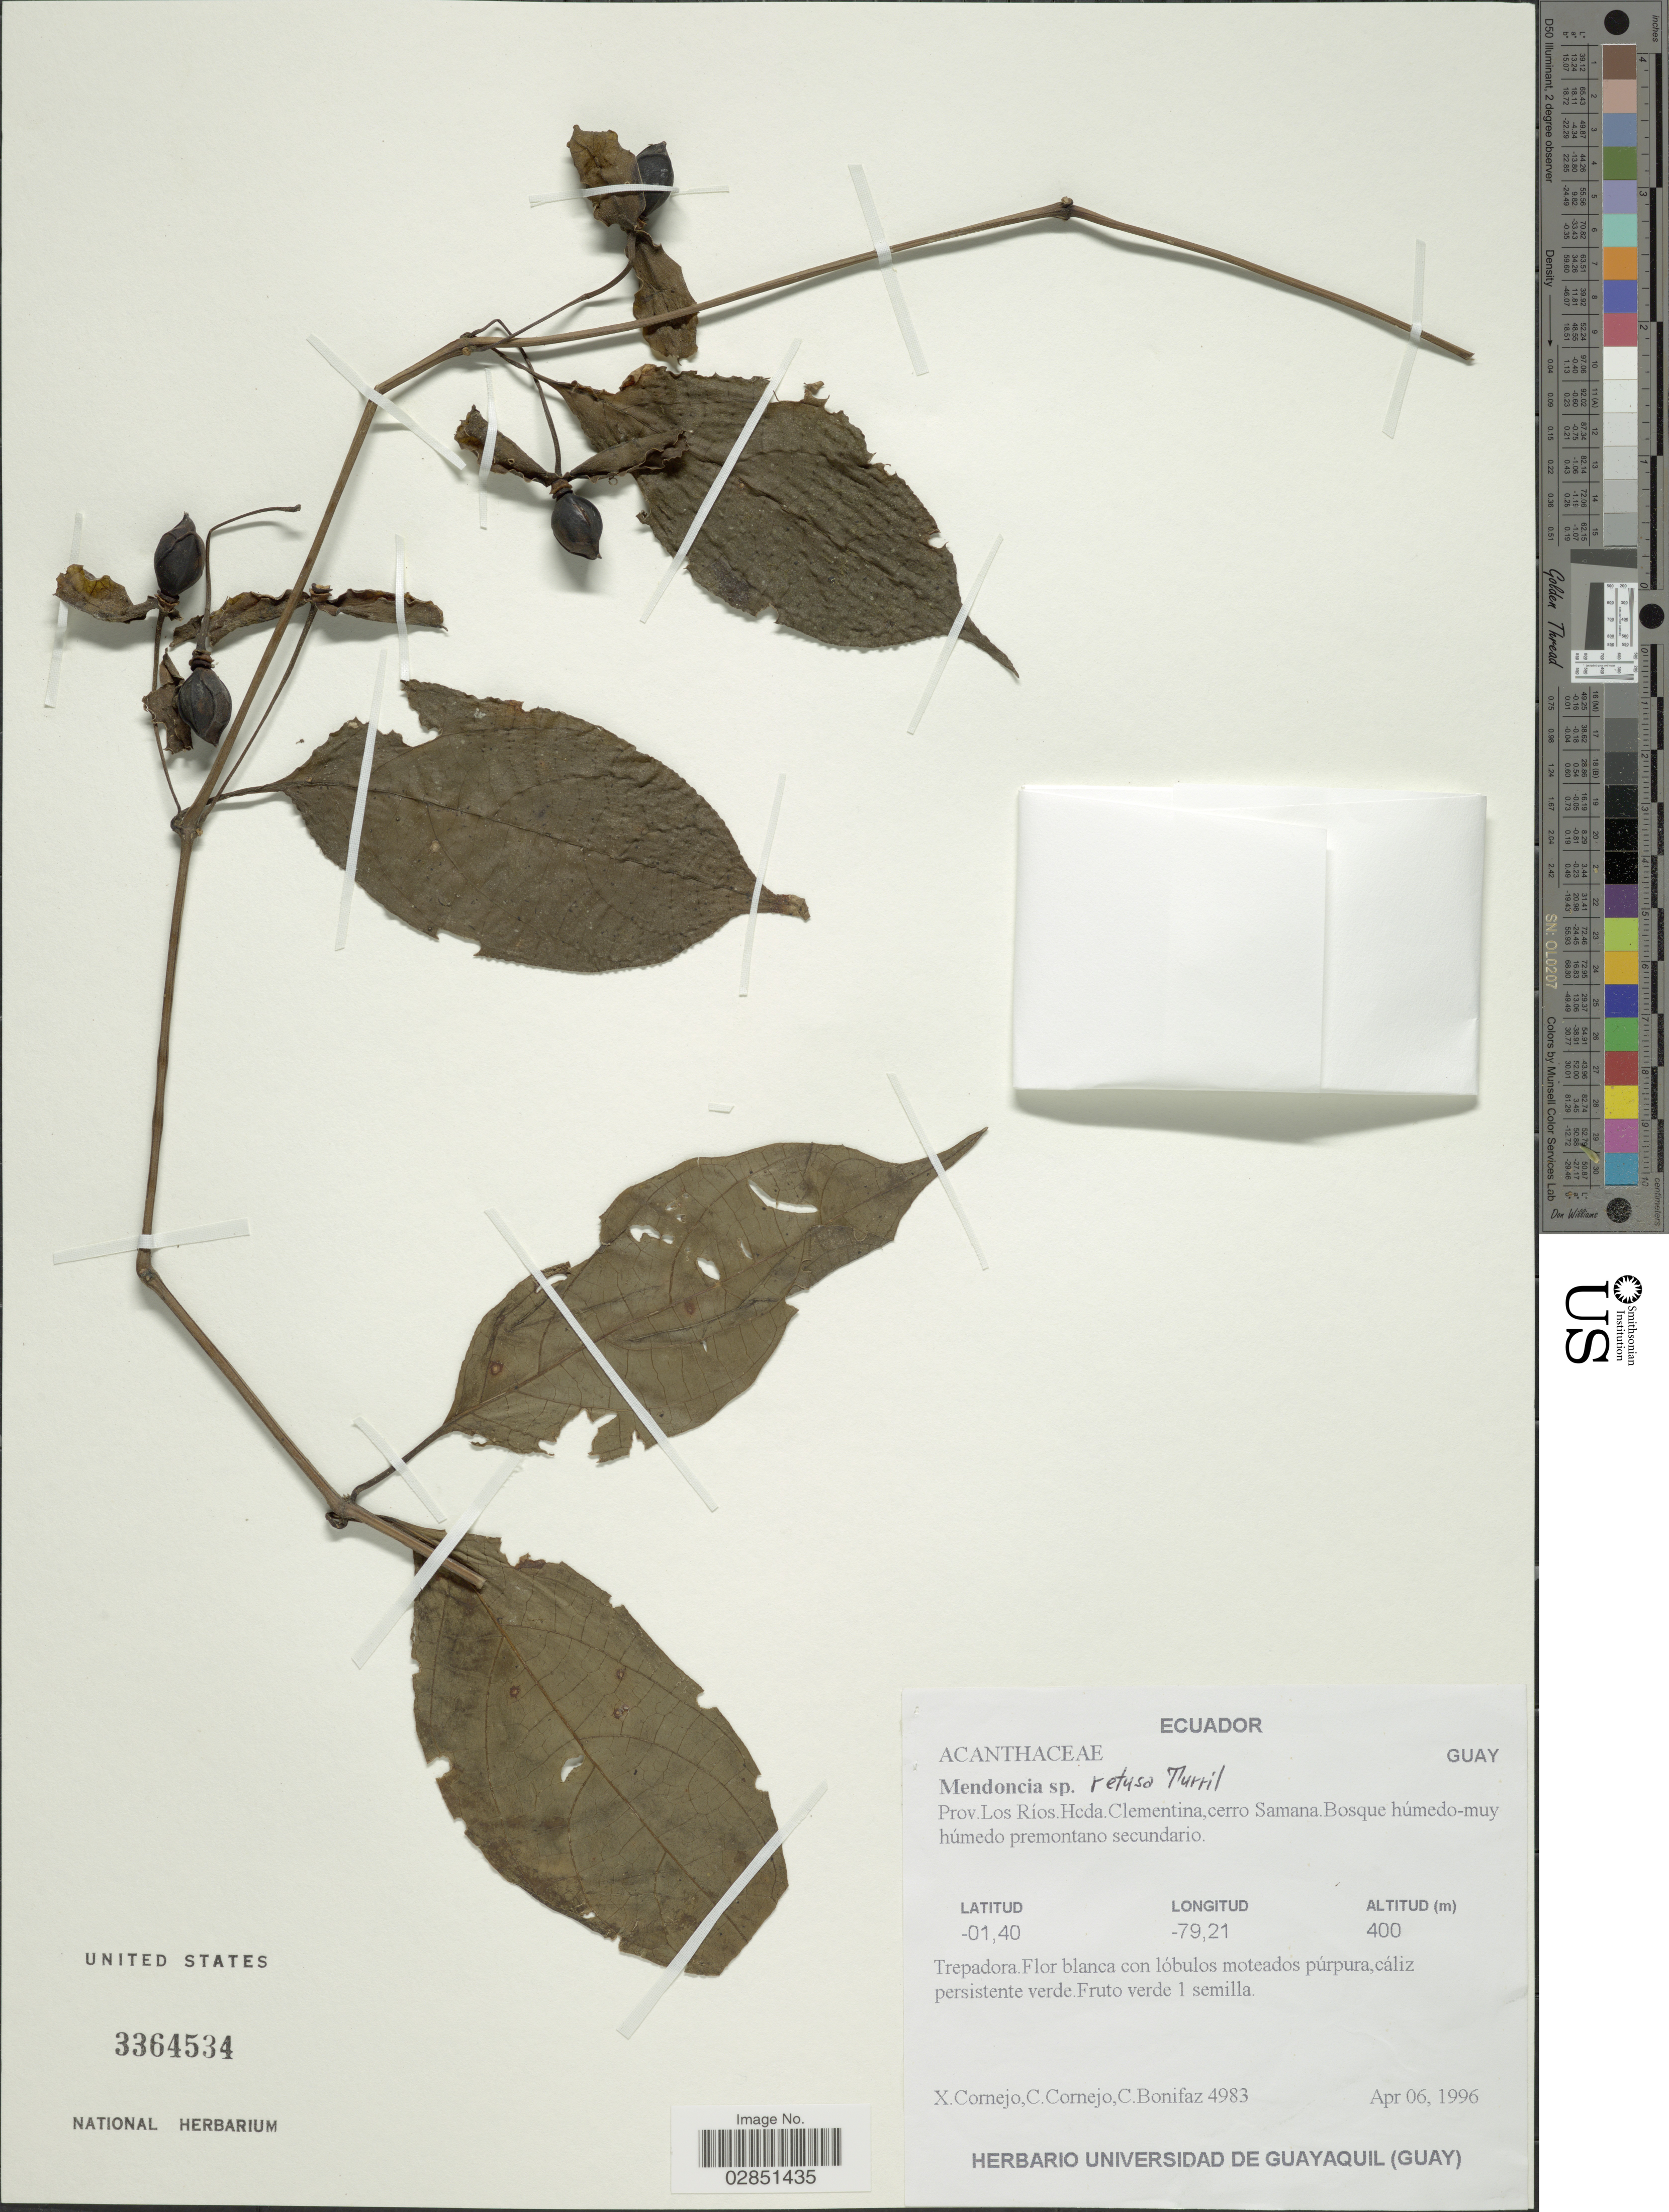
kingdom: Plantae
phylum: Tracheophyta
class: Magnoliopsida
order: Lamiales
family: Acanthaceae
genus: Mendoncia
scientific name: Mendoncia retusa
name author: Turrill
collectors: X. F. Cornejo, C. Cornejo & C. Bonifaz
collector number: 4983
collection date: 1996-04-06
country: Ecuador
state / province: Los Ríos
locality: Prov. Los Ríos. Hcda. Clementina, cerro Samana.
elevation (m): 400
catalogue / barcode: US 3364534